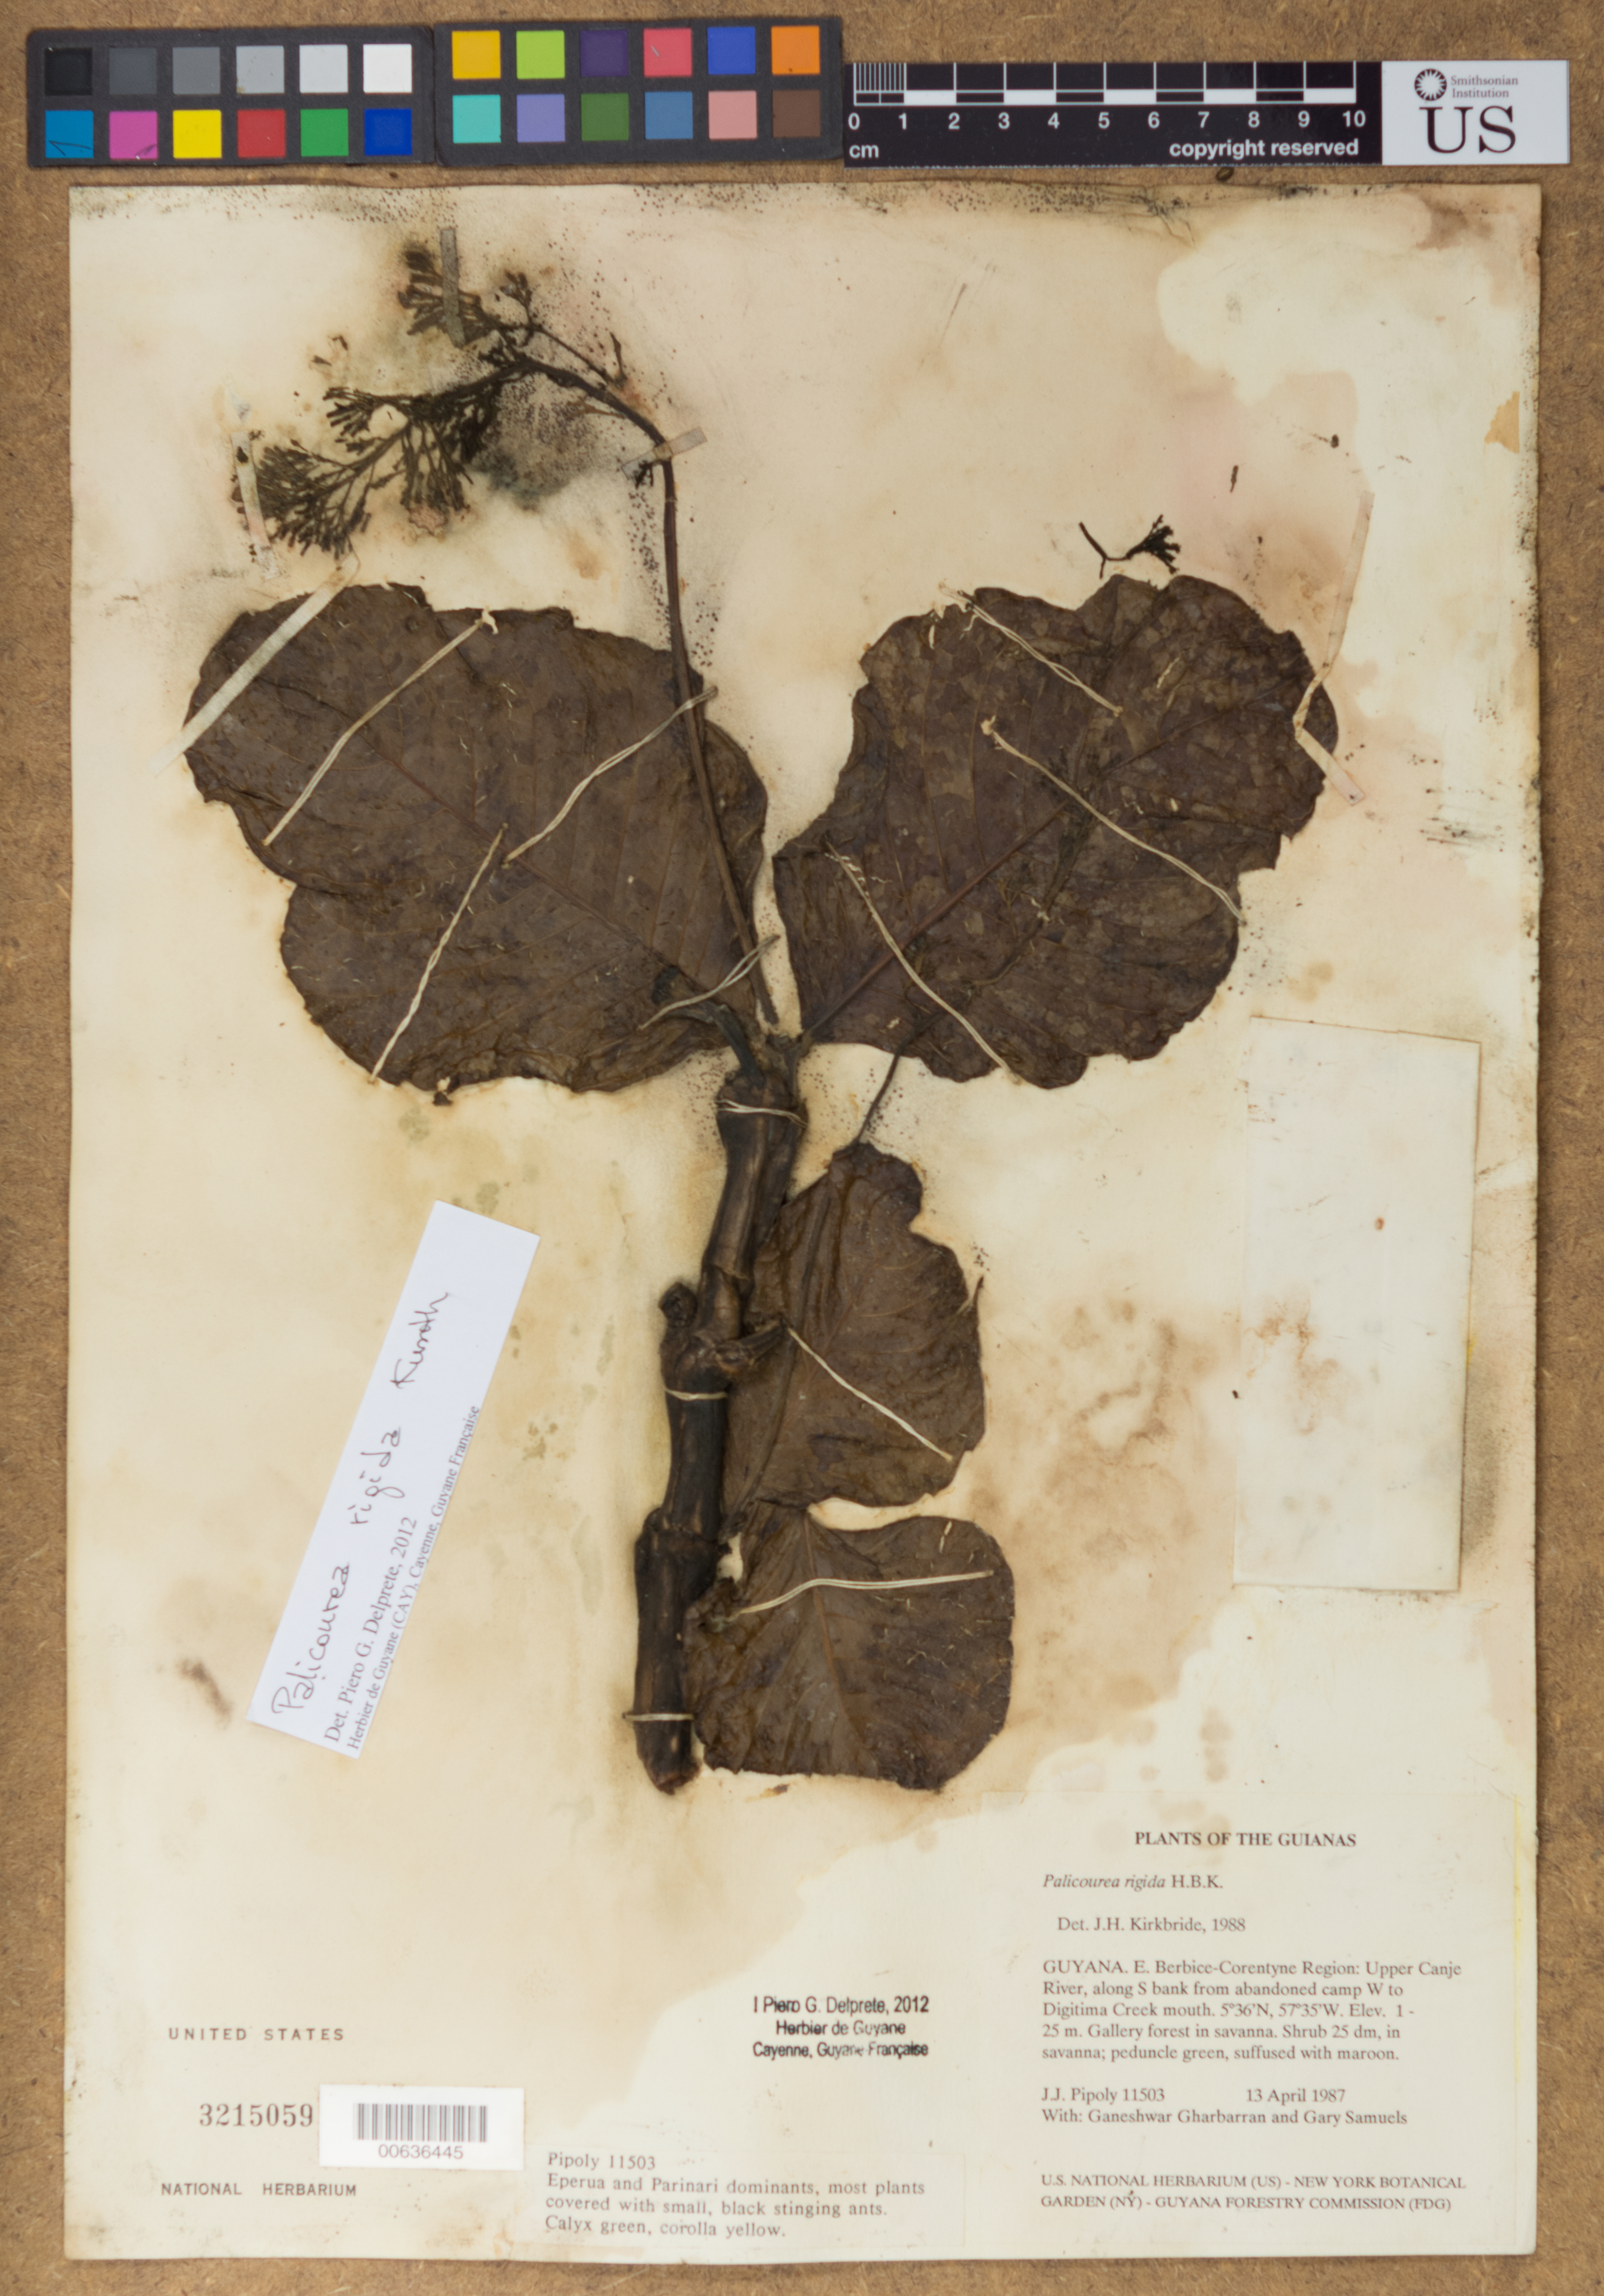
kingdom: Plantae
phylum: Tracheophyta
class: Magnoliopsida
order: Gentianales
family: Rubiaceae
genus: Palicourea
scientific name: Palicourea rigida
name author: Kunth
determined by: Kirkbride, J. H.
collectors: J. J. Pipoly, G. Gharbarran & G. Samuels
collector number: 11503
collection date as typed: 13 April 1987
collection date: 1987-04-13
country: Guyana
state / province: E. Berbice-Corentyne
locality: Upper Canje River, S bank from abandoned Amerindian logging camp W to Digitima Cr. mouth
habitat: Gallery forest in savanna; Eperua and Parinari dominants, most plants covered with small, black, stinging ants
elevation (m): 1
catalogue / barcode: US 3215059